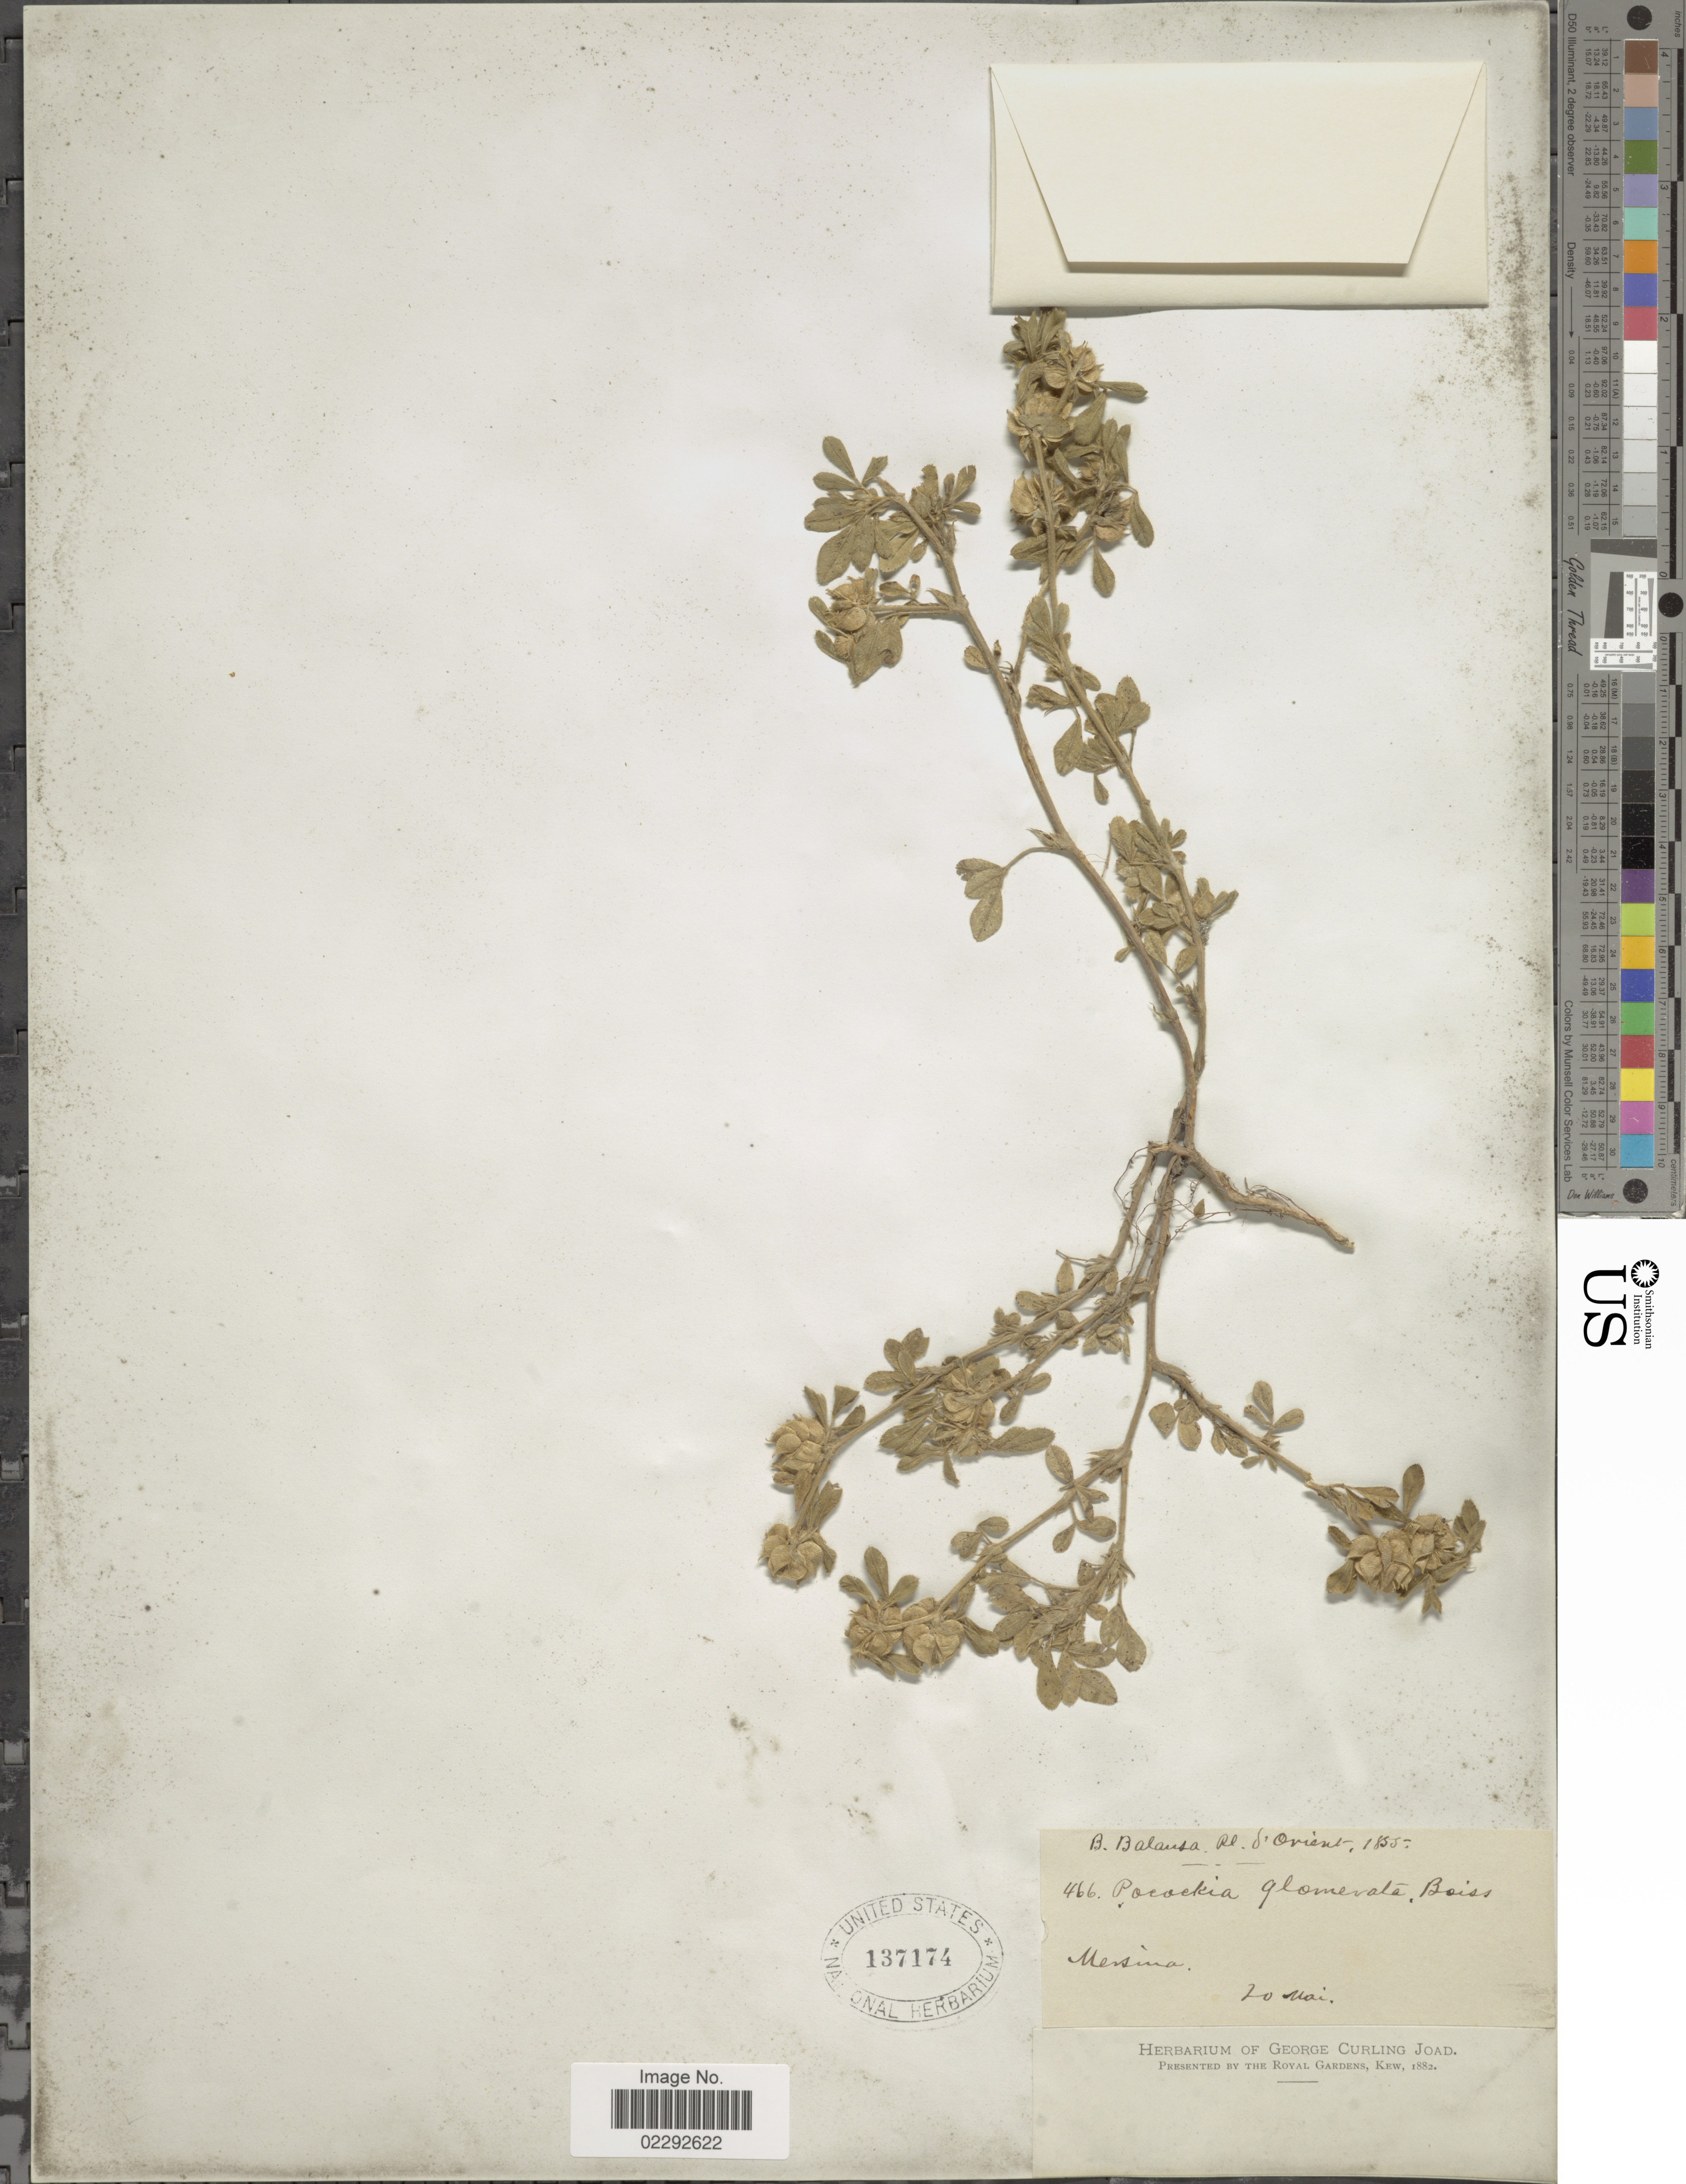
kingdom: Plantae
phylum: Tracheophyta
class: Magnoliopsida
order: Fabales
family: Fabaceae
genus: Medicago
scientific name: Medicago brachycarpa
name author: Fisch. ex M. Bieb.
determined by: Strong, Mark T., (BOT), Smithsonian Institution - National Museum of Natural History (UNITED STATES)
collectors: B. Balansa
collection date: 1855-05-20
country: Turkey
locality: Mersina. Orient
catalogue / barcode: US 137174